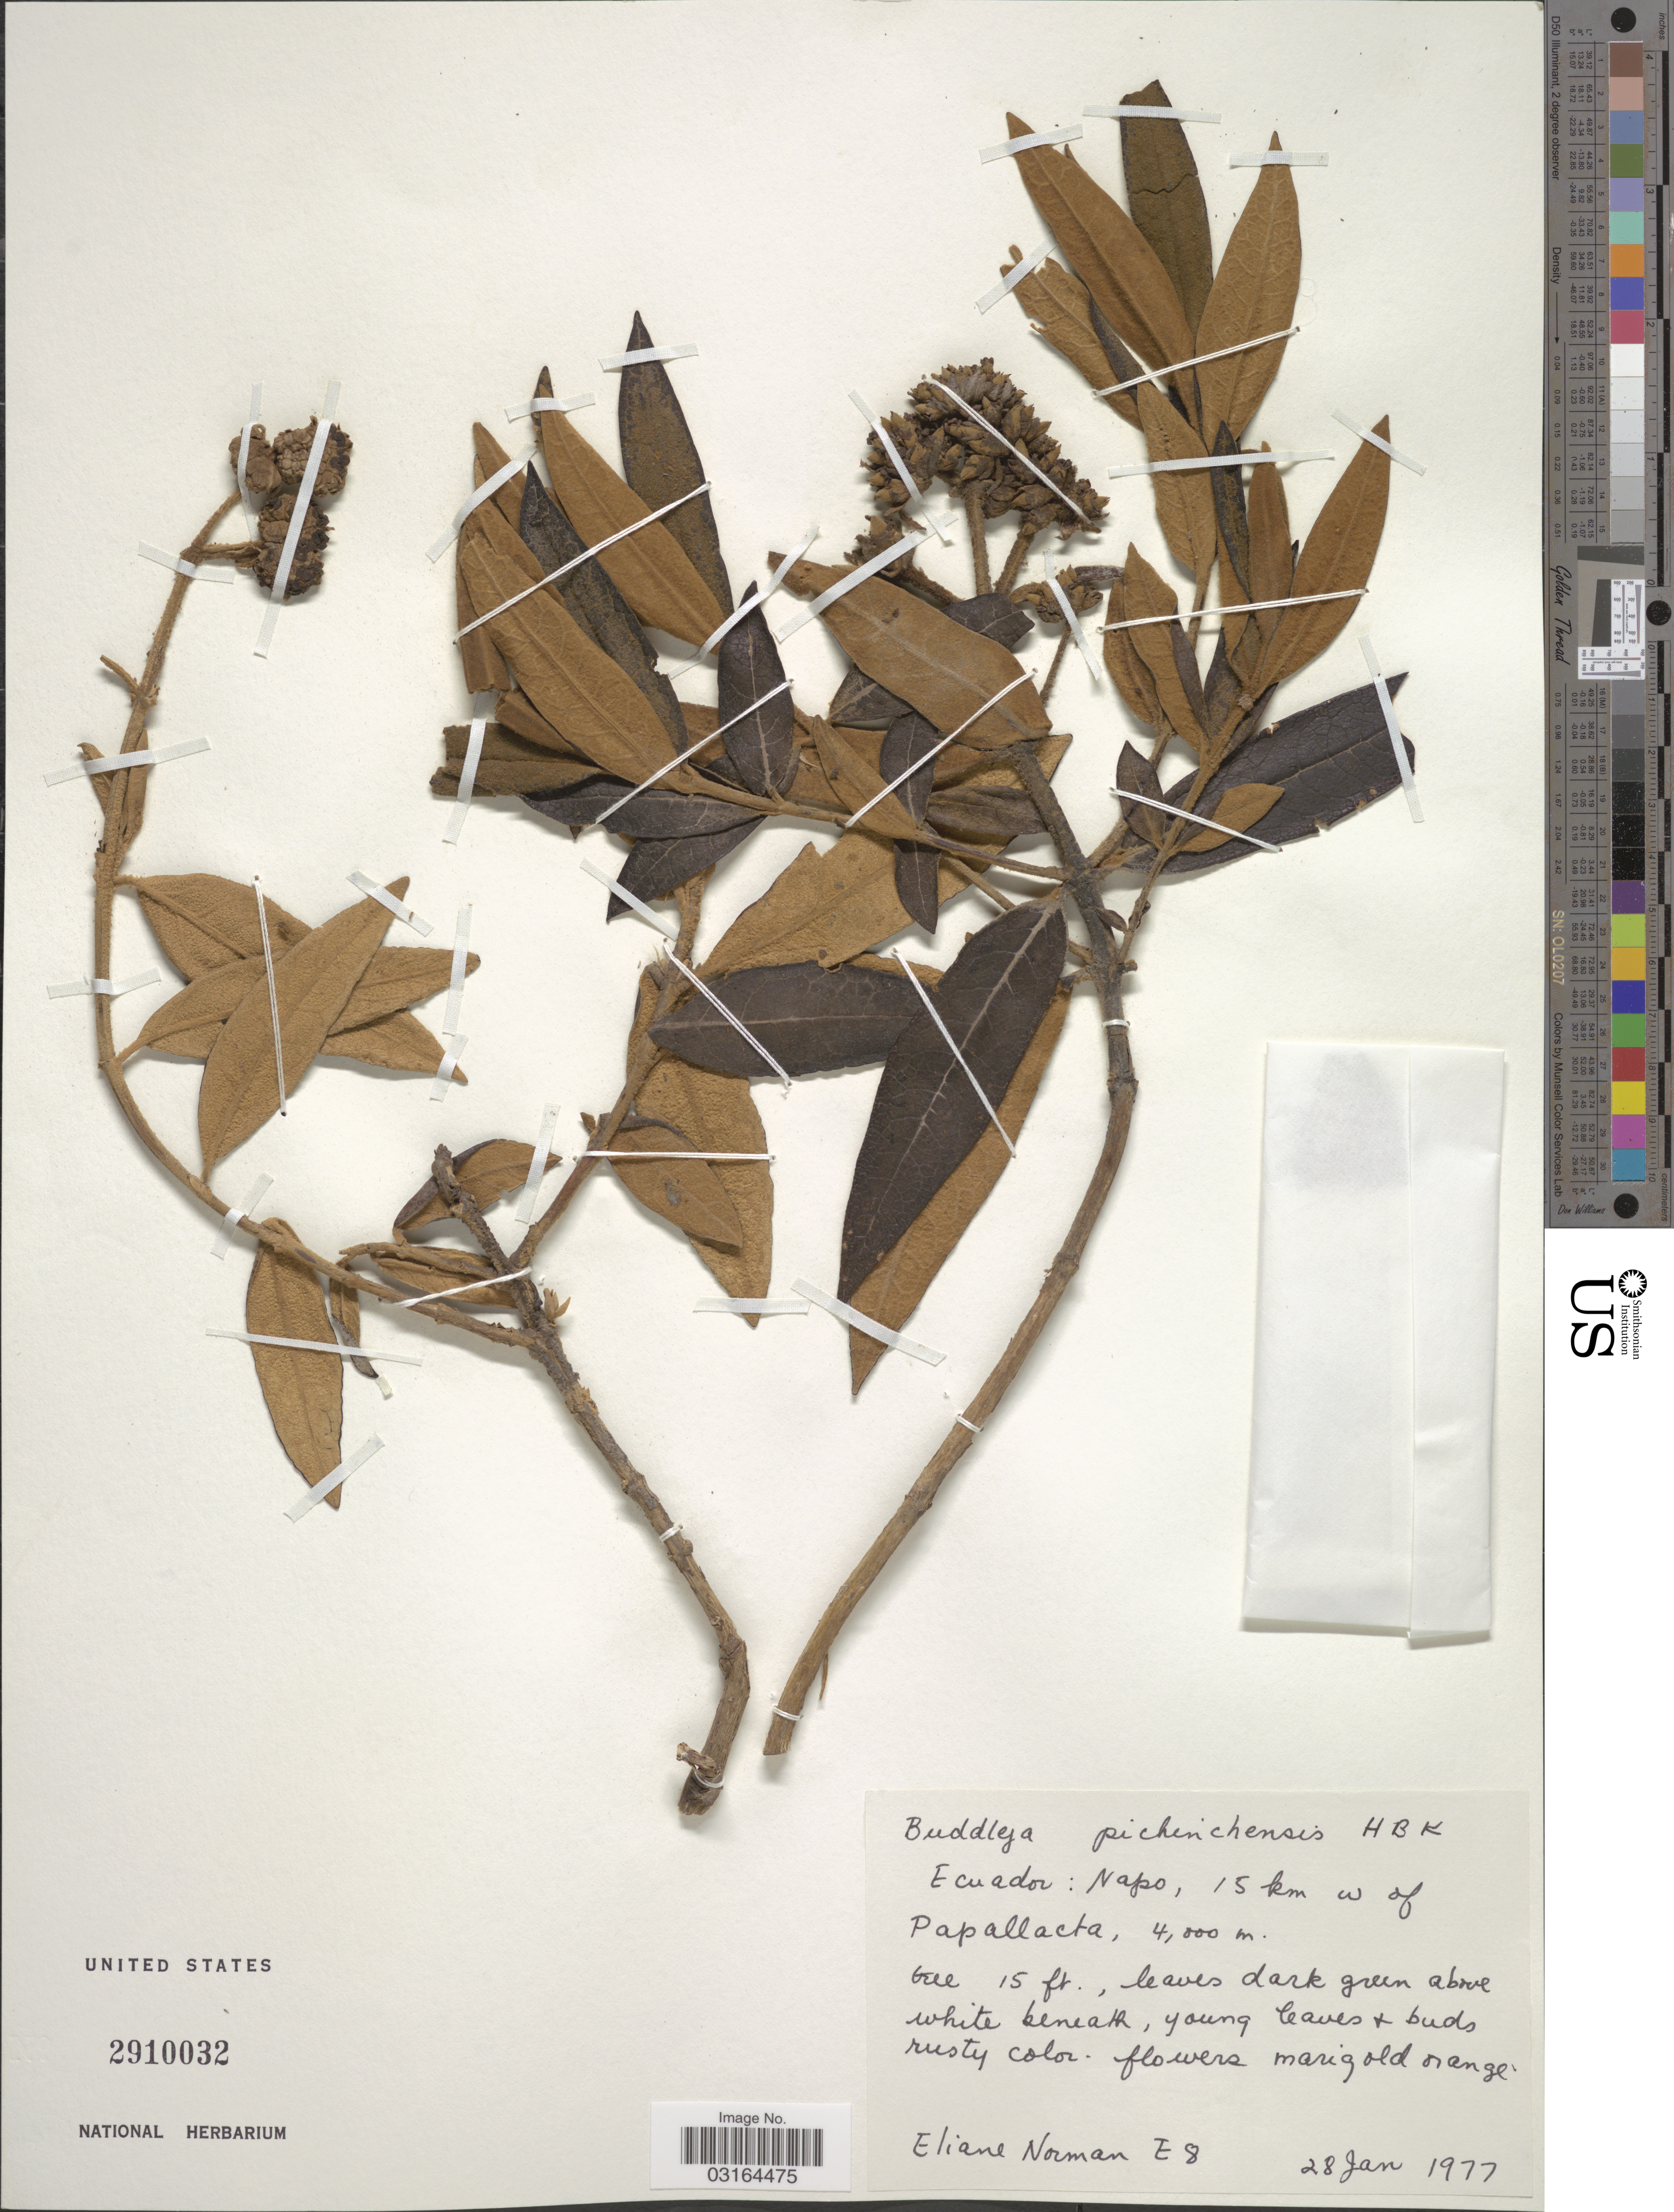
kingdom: Plantae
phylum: Tracheophyta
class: Magnoliopsida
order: Lamiales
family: Scrophulariaceae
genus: Buddleja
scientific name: Buddleja pichinchensis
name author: Kunth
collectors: E. Norman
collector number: E8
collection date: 1977-01-28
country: Ecuador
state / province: Napo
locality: Napo, 15 km w of Papallacta.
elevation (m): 4000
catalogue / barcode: US 2910032